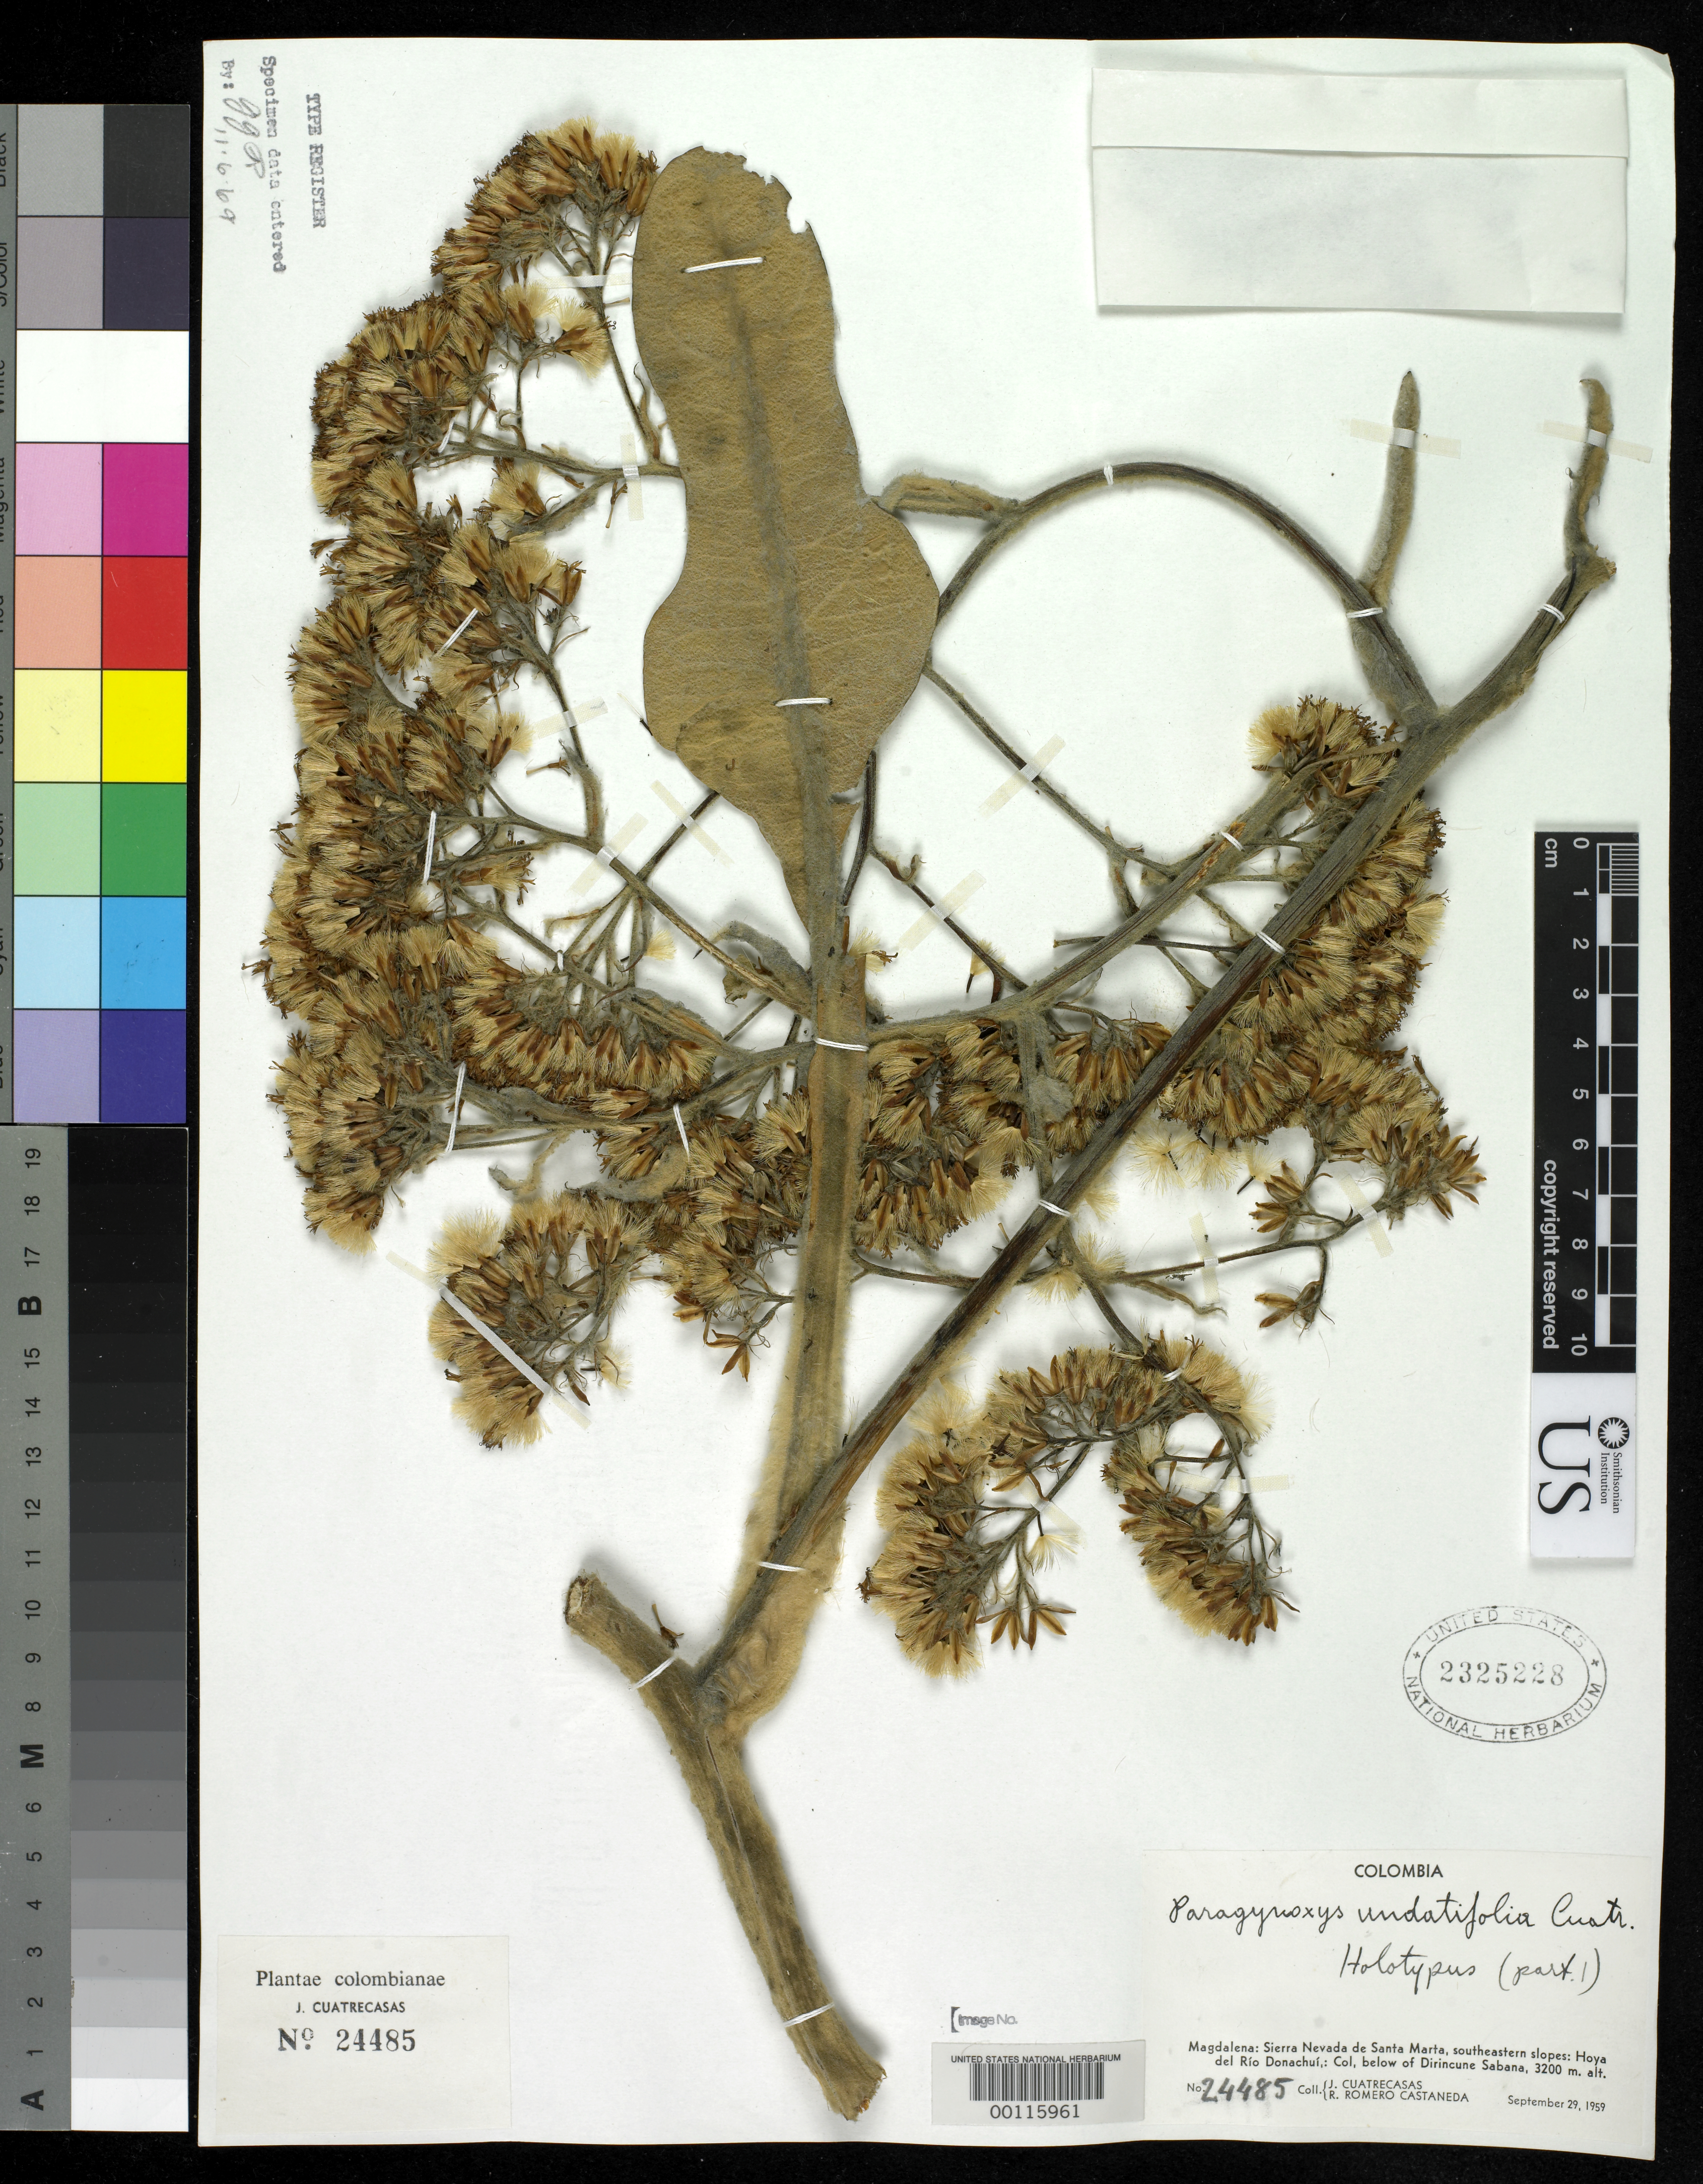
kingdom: Plantae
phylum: Tracheophyta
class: Magnoliopsida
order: Asterales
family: Asteraceae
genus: Paragynoxys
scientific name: Paragynoxys undatifolia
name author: Cuatrec.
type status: Holotype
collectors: J. Cuatrecasas & R. Romero Castañeda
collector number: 24485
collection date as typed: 29 Sep 1959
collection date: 1959-09-29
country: Colombia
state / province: Magdalena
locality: Sierra Nevada de Santa Marta, below Dirincune Sabana.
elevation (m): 3200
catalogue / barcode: US 2325228